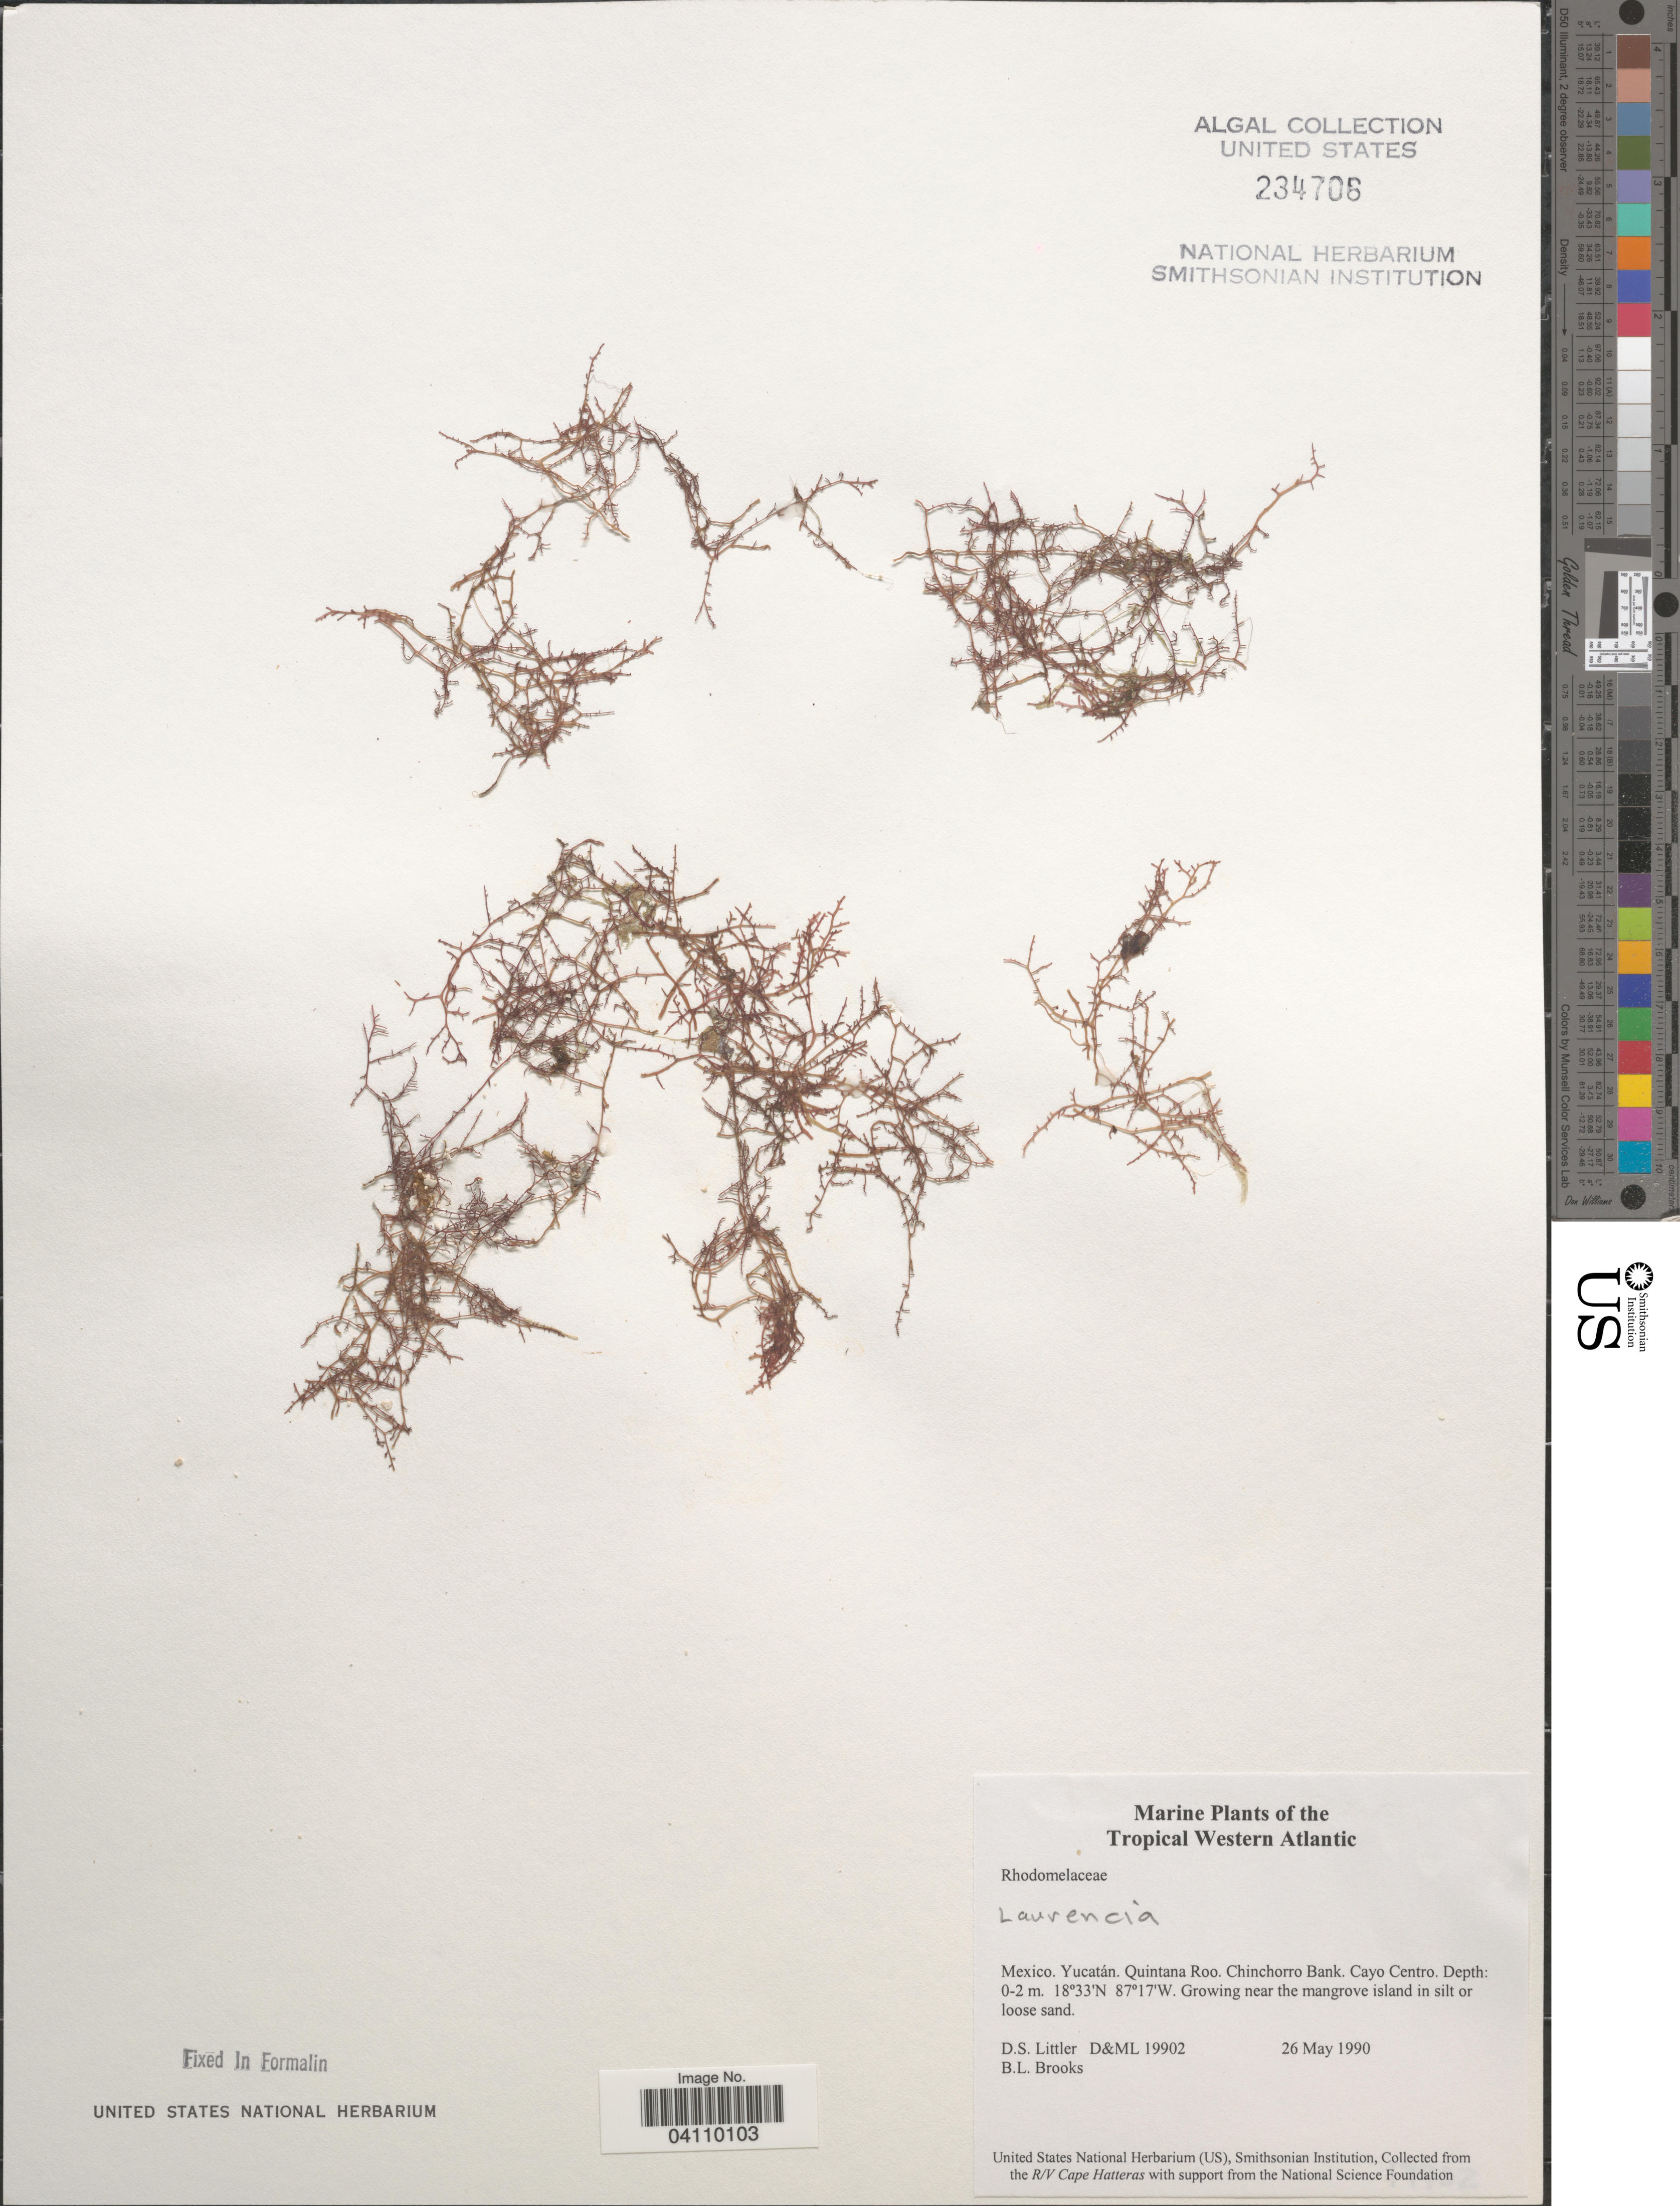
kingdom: Plantae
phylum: Rhodophyta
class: Florideophyceae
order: Ceramiales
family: Rhodomelaceae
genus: Laurencia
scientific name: Laurencia sp.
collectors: D. S. Littler & B. Brooks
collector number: D&ML19902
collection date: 1990-05-26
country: Mexico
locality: The Tropical Western Atlantic. Yucatán. Quintana Roo. Chinchorro Bank. Cayo Centro. Near the mangrove island.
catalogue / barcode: US 234706